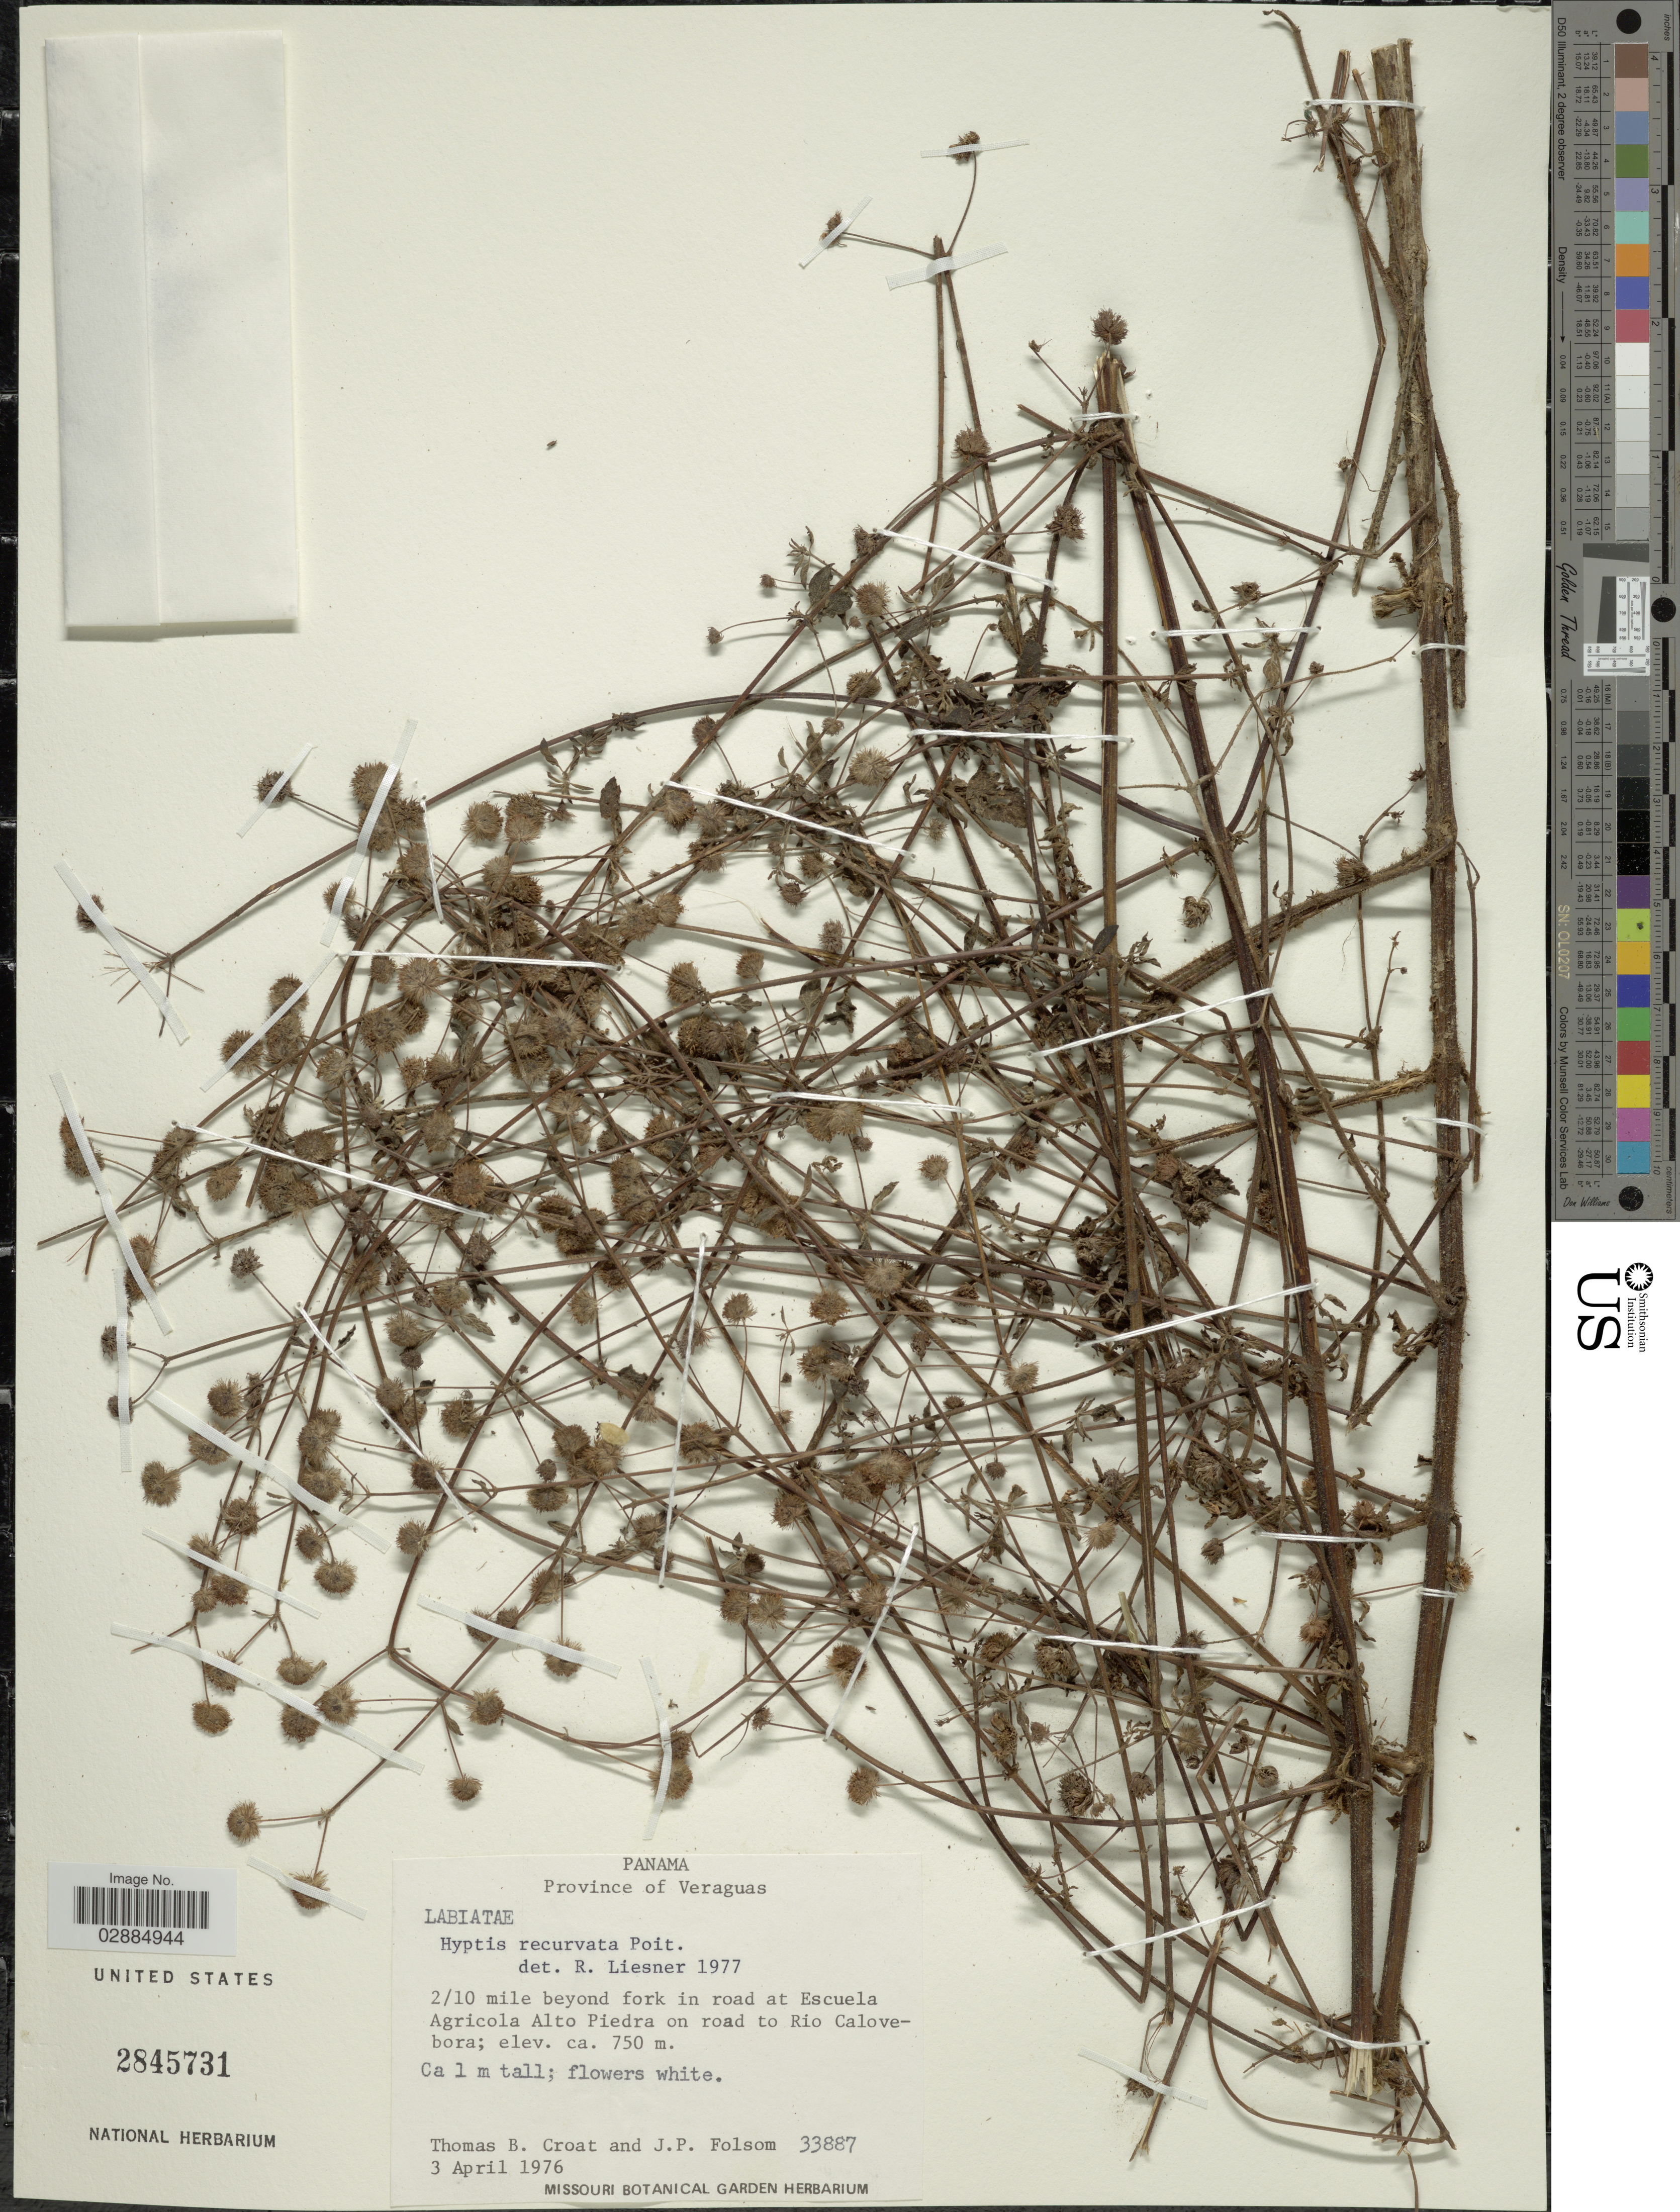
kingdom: Plantae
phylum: Tracheophyta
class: Magnoliopsida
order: Lamiales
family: Lamiaceae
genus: Hyptis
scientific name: Hyptis recurvata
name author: Poit.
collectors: T. B. Croat & J. P. Folsom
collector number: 33887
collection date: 1976-04-03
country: Panama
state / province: Veraguas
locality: Province of Veraguas, 2/10 mile beyond fork in road at Escuela Agricola Alto Piedra on road to Rio Calovebora.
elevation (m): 750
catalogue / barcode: US 2845731